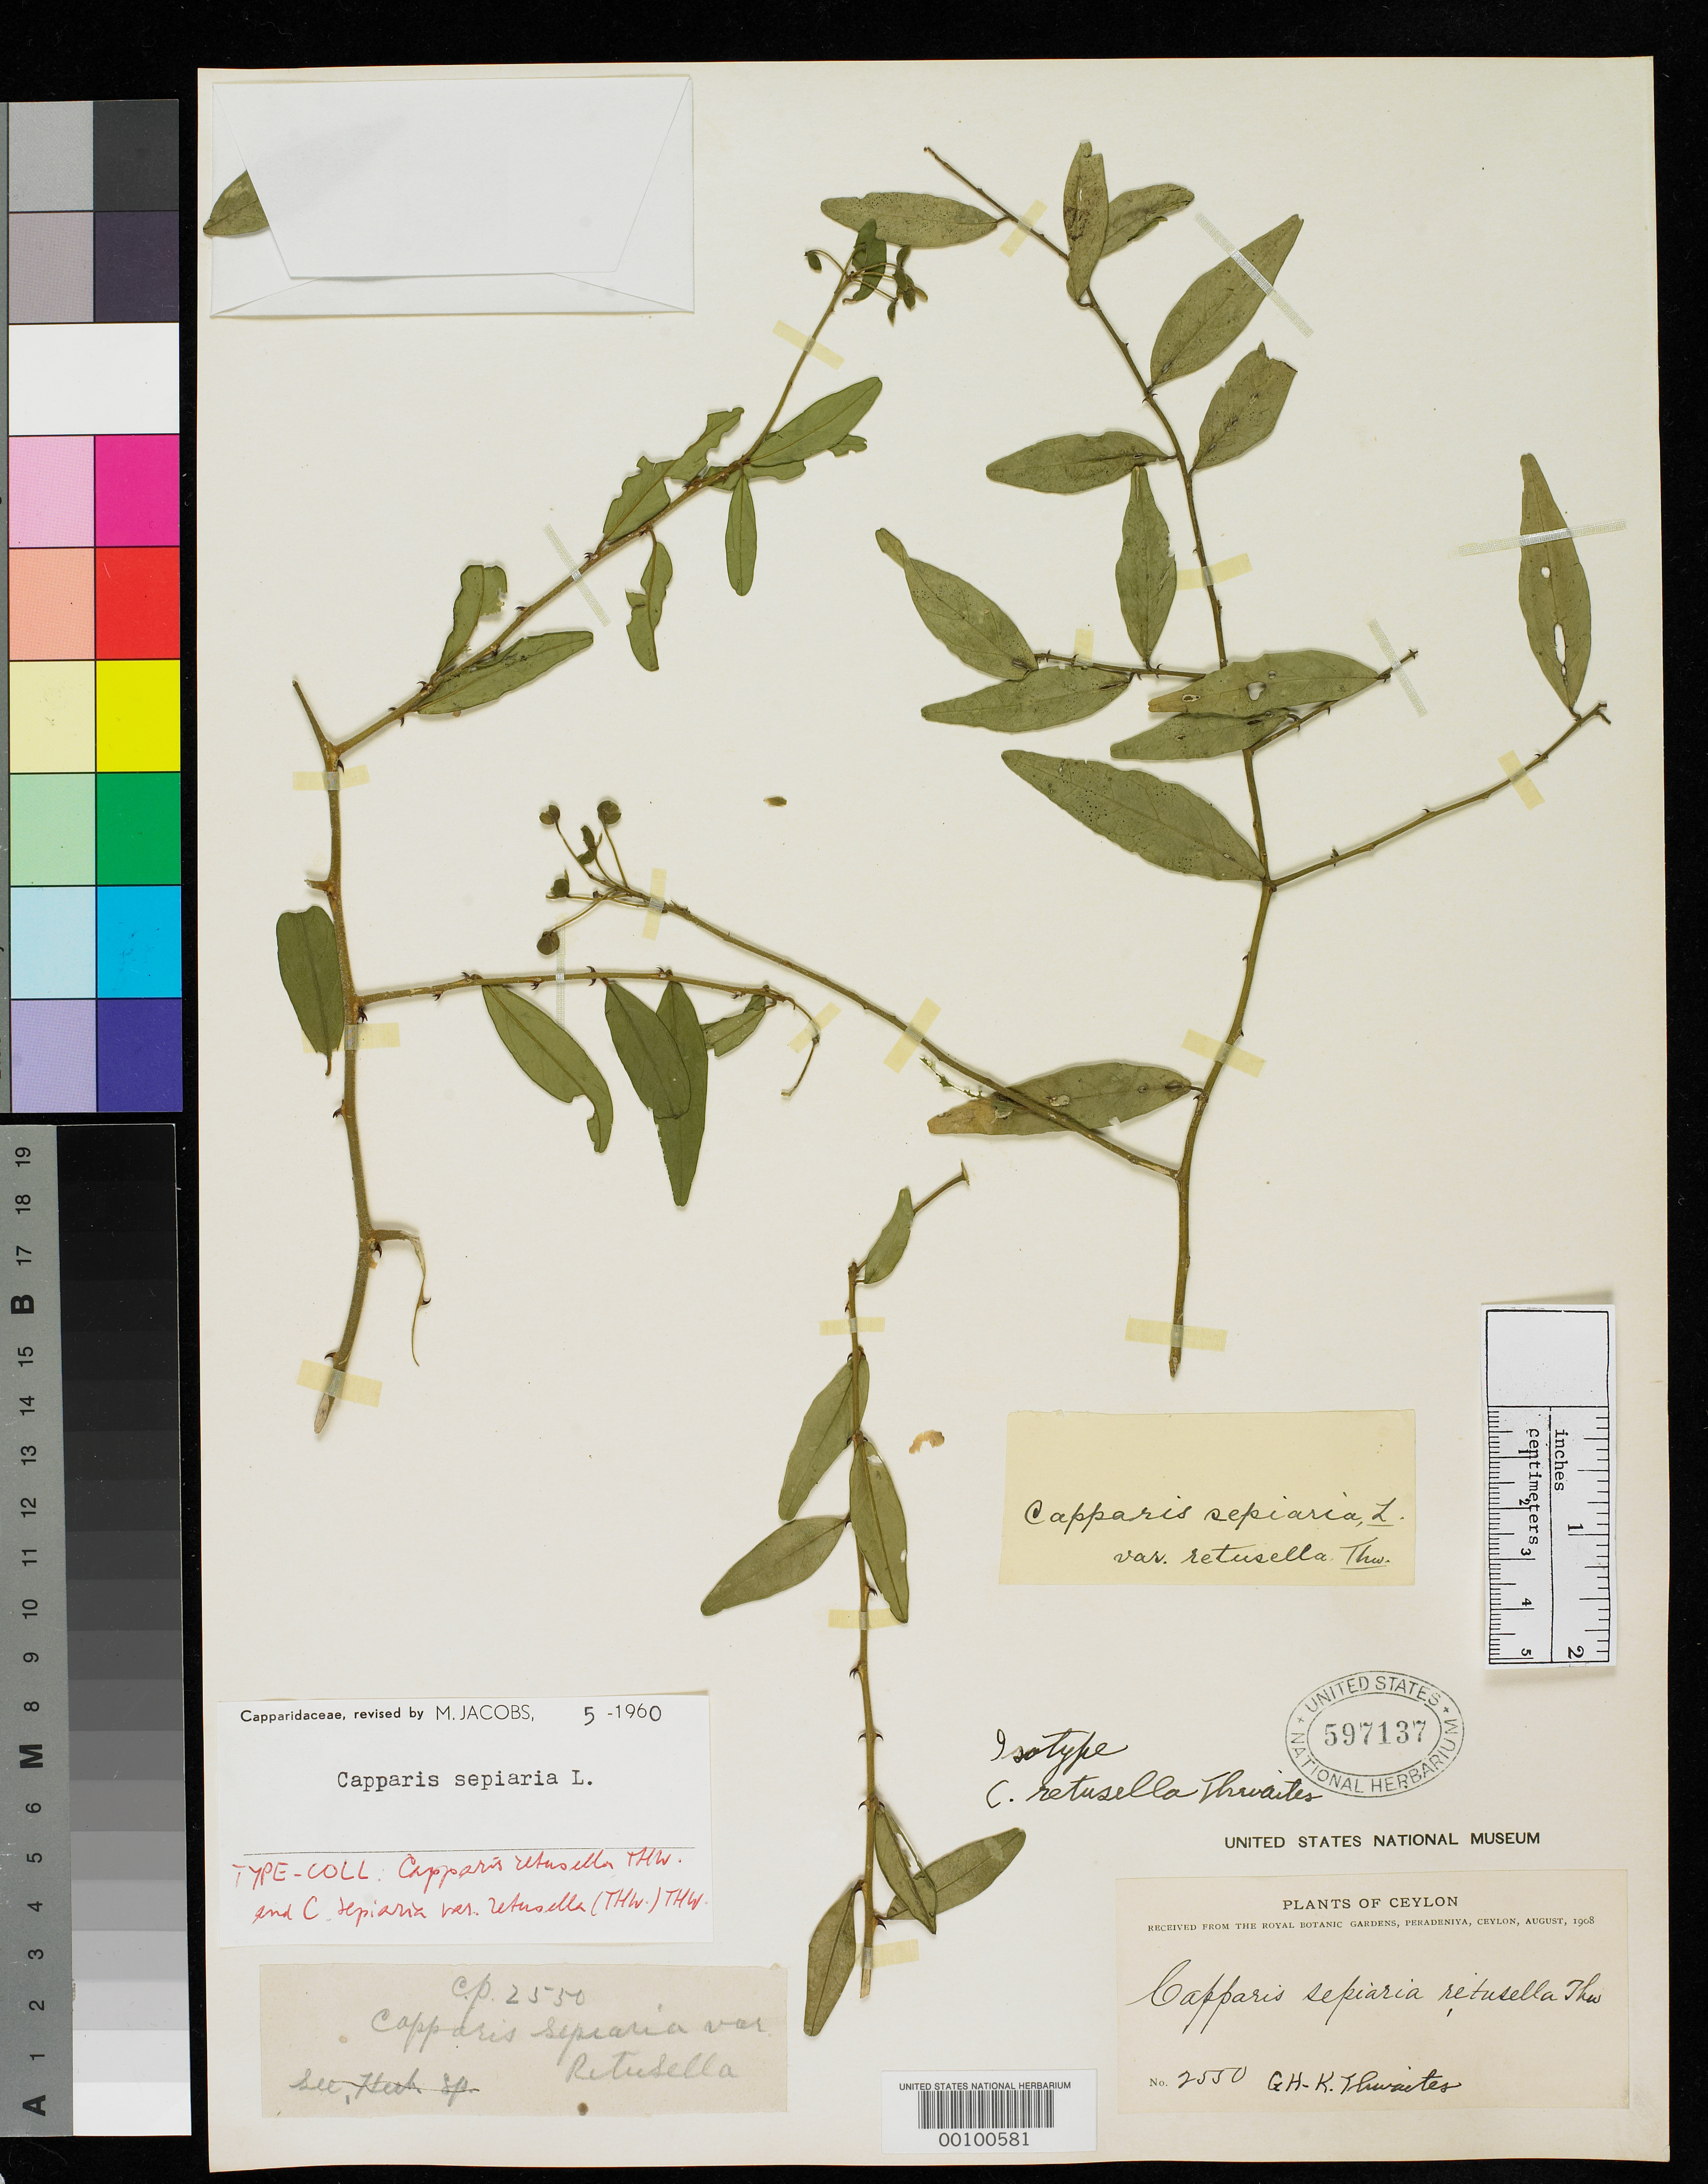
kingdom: Plantae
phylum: Tracheophyta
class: Magnoliopsida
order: Brassicales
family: Capparaceae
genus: Capparis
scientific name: Capparis retusella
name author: Thwaites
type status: Isotype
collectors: G. H. K. Thwaites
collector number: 2550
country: Sri Lanka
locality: Lower Badulla Road from Kandy.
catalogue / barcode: US 597137